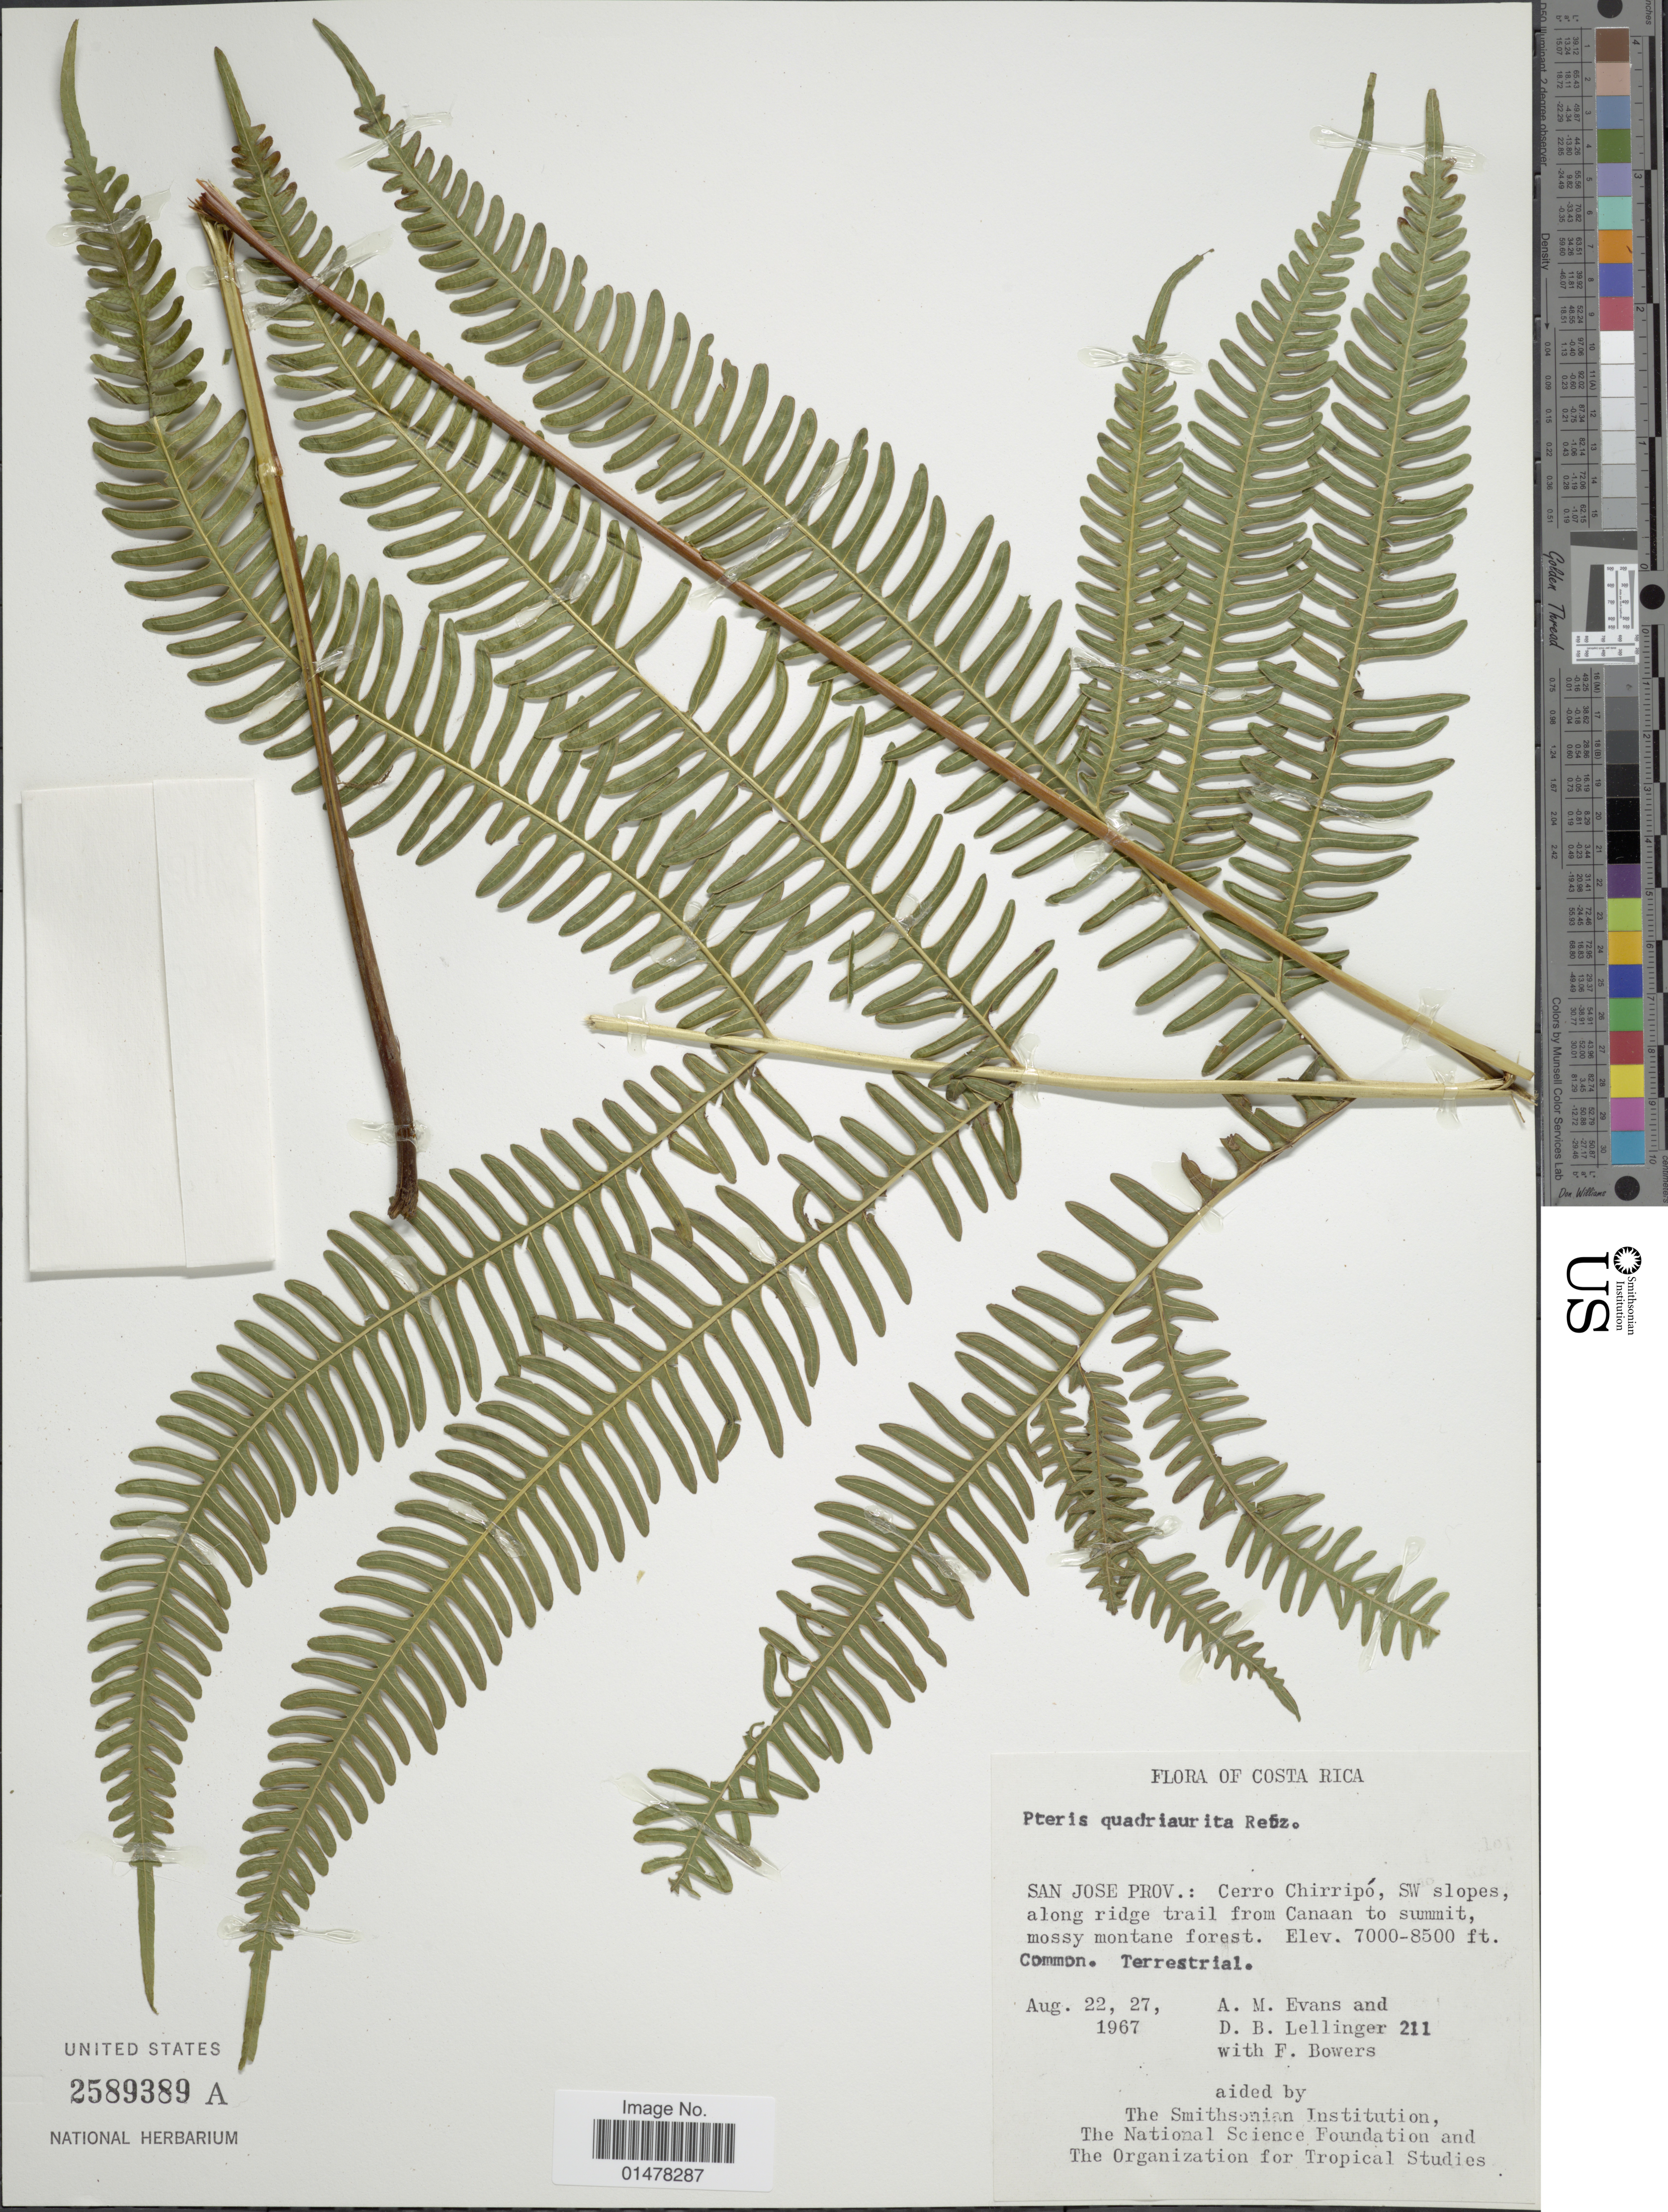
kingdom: Plantae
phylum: Tracheophyta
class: Polypodiopsida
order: Polypodiales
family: Pteridaceae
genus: Pteris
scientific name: Pteris quadriaurita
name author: Retz.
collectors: A. M. Evans, D. B. Lellinger & F. Bowers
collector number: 211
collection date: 1967-08-22/1967-08-27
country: Costa Rica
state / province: San José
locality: Flora of Costa Rica, San José Prov.: Cerro Chirripo, SW slopes, along ridge trail from Canaan to summit, mossy montane forest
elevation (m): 2134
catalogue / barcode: US 2589389A